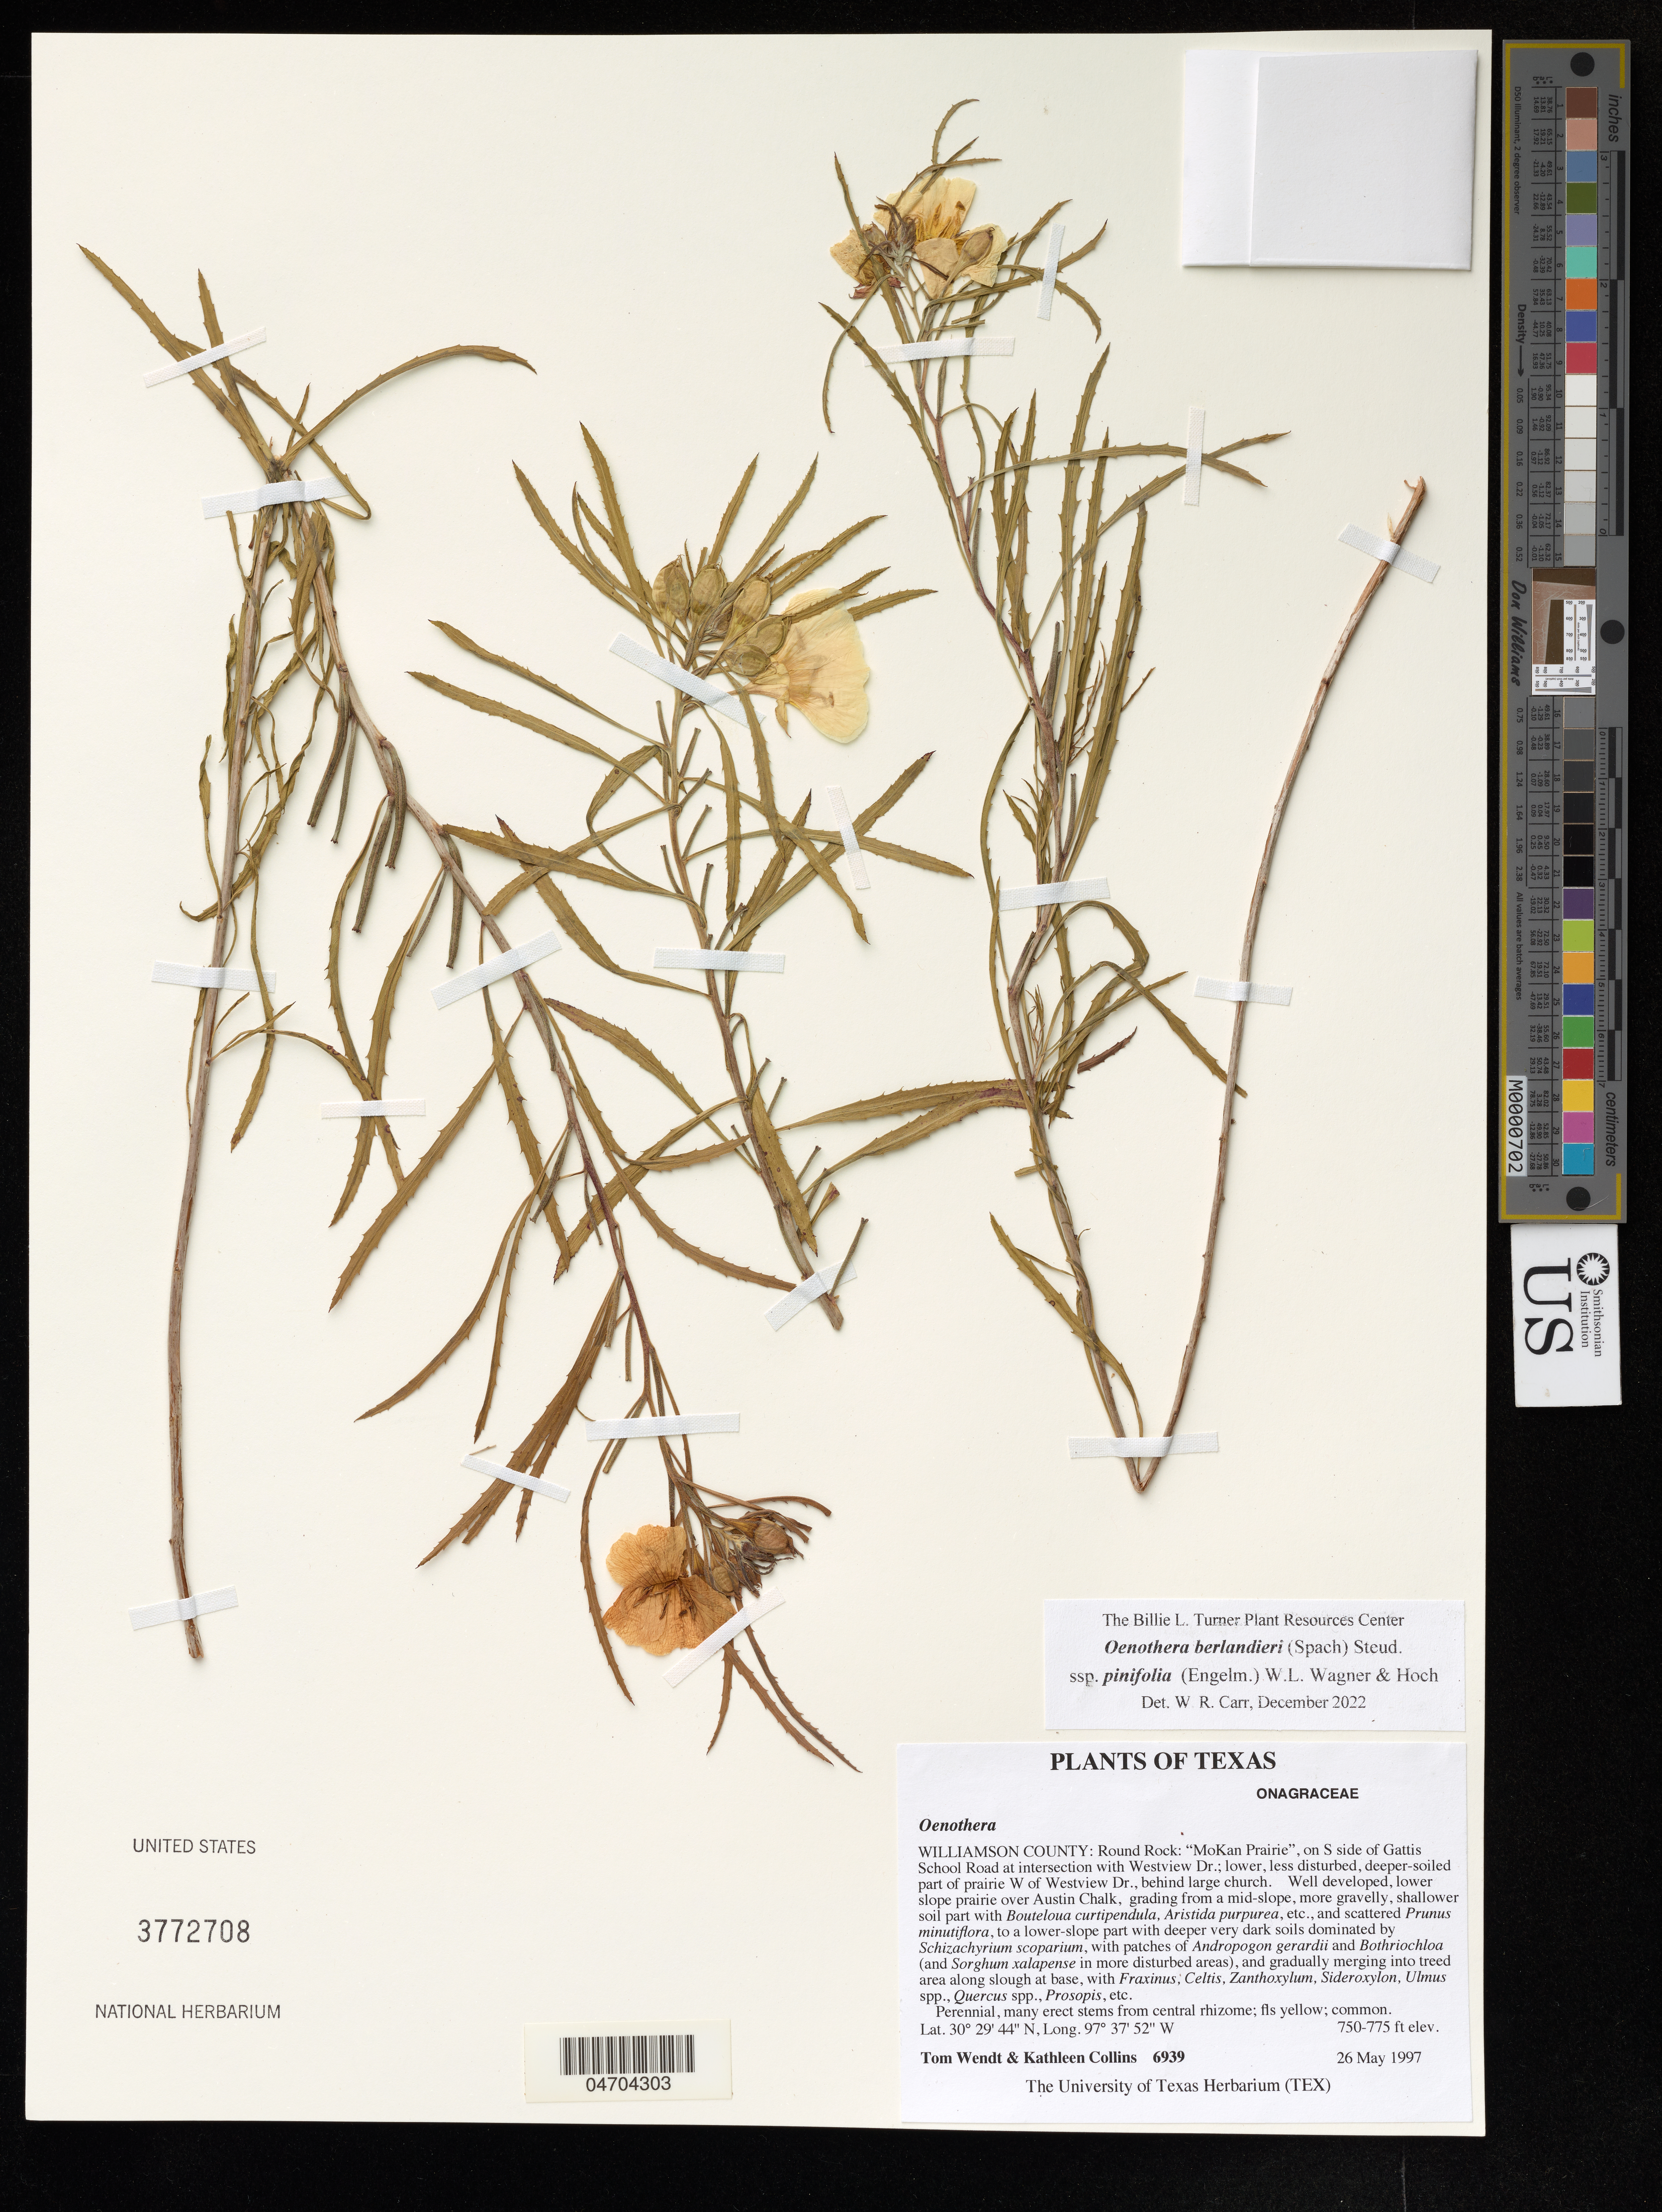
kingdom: Plantae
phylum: Tracheophyta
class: Magnoliopsida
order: Myrtales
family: Onagraceae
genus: Oenothera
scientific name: Oenothera berlandieri subsp. pinifolia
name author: (Engelm.) W.L. Wagner & Hoch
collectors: T. Wendt & K. Collins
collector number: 6939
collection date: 1997-05-26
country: United States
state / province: Texas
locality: Williamson County: Round Rock: "MoKan Prairie", on S side of Gattis School Road at intersection with Westview Dr.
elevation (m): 229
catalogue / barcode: US 3772708